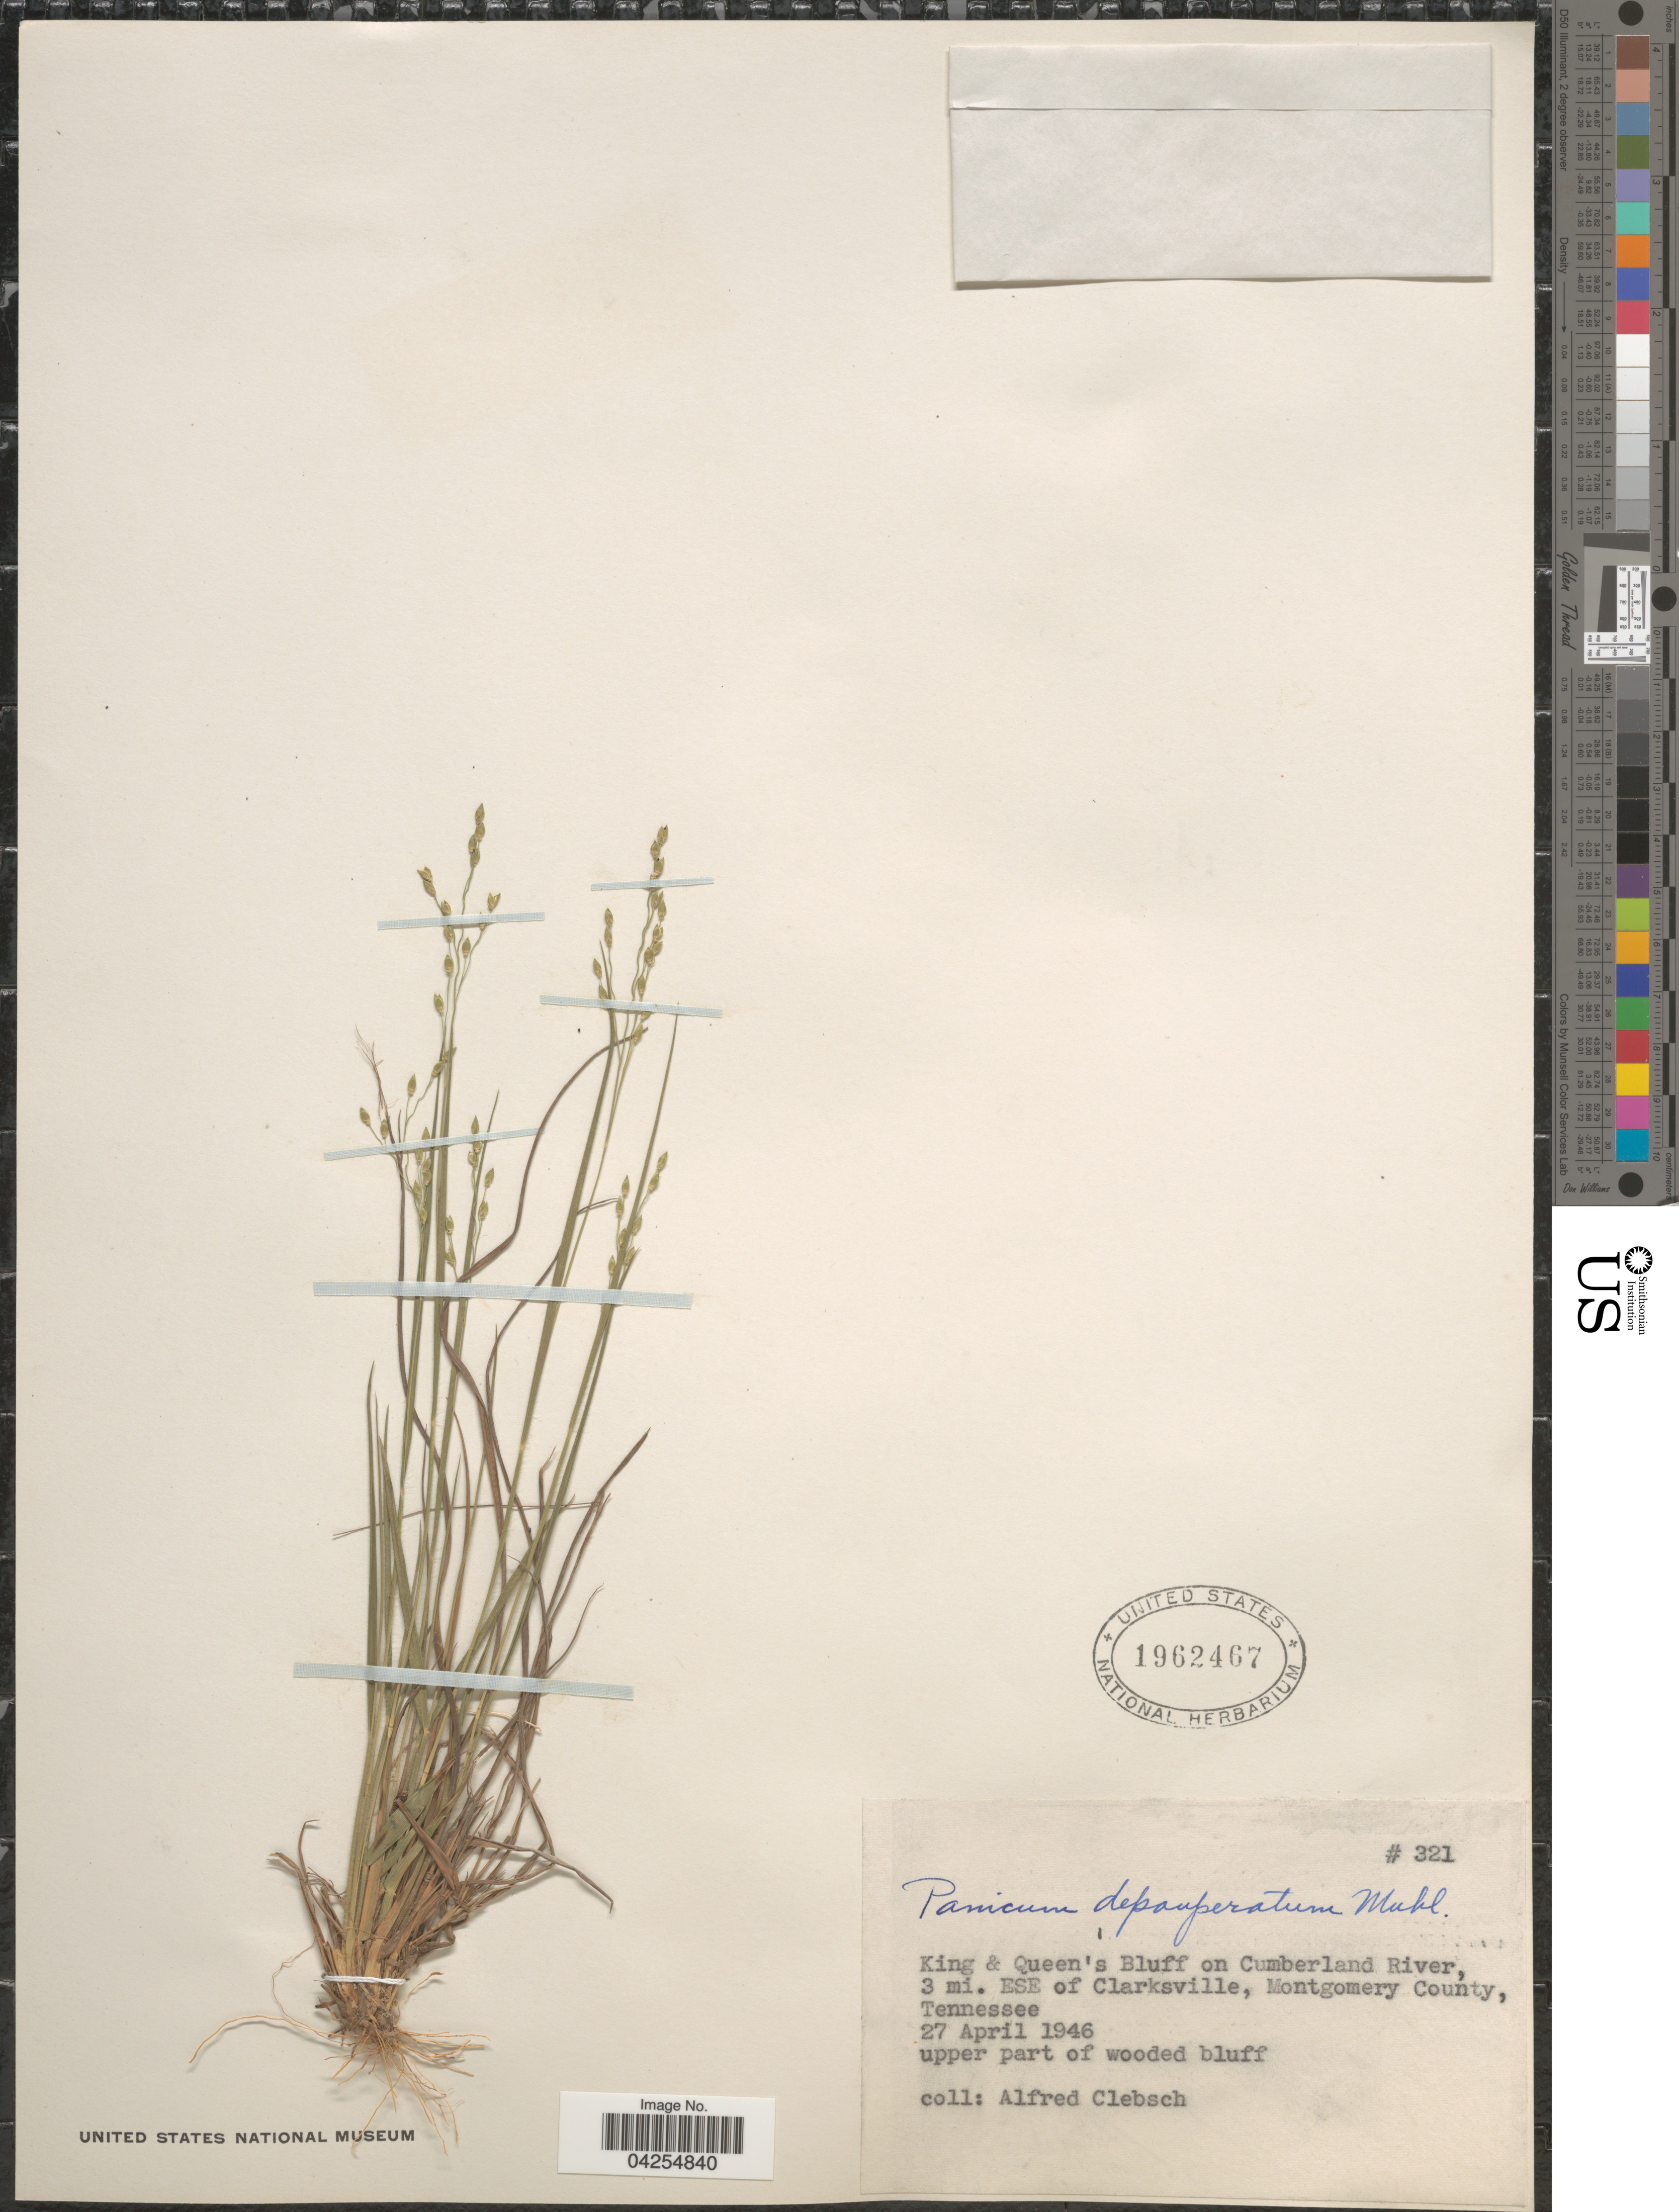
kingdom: Plantae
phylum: Tracheophyta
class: Liliopsida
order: Poales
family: Poaceae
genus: Dichanthelium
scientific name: Dichanthelium depauperatum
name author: (Muhl.) Gould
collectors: A. Clebsch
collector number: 321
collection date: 1946-04-27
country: United States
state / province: Tennessee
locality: King & Queen's Bluff on Cumberland River, 3 mi. ESE of Clarksville, Montgomery County. Upper part of wooded bluff.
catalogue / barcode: US 1962467